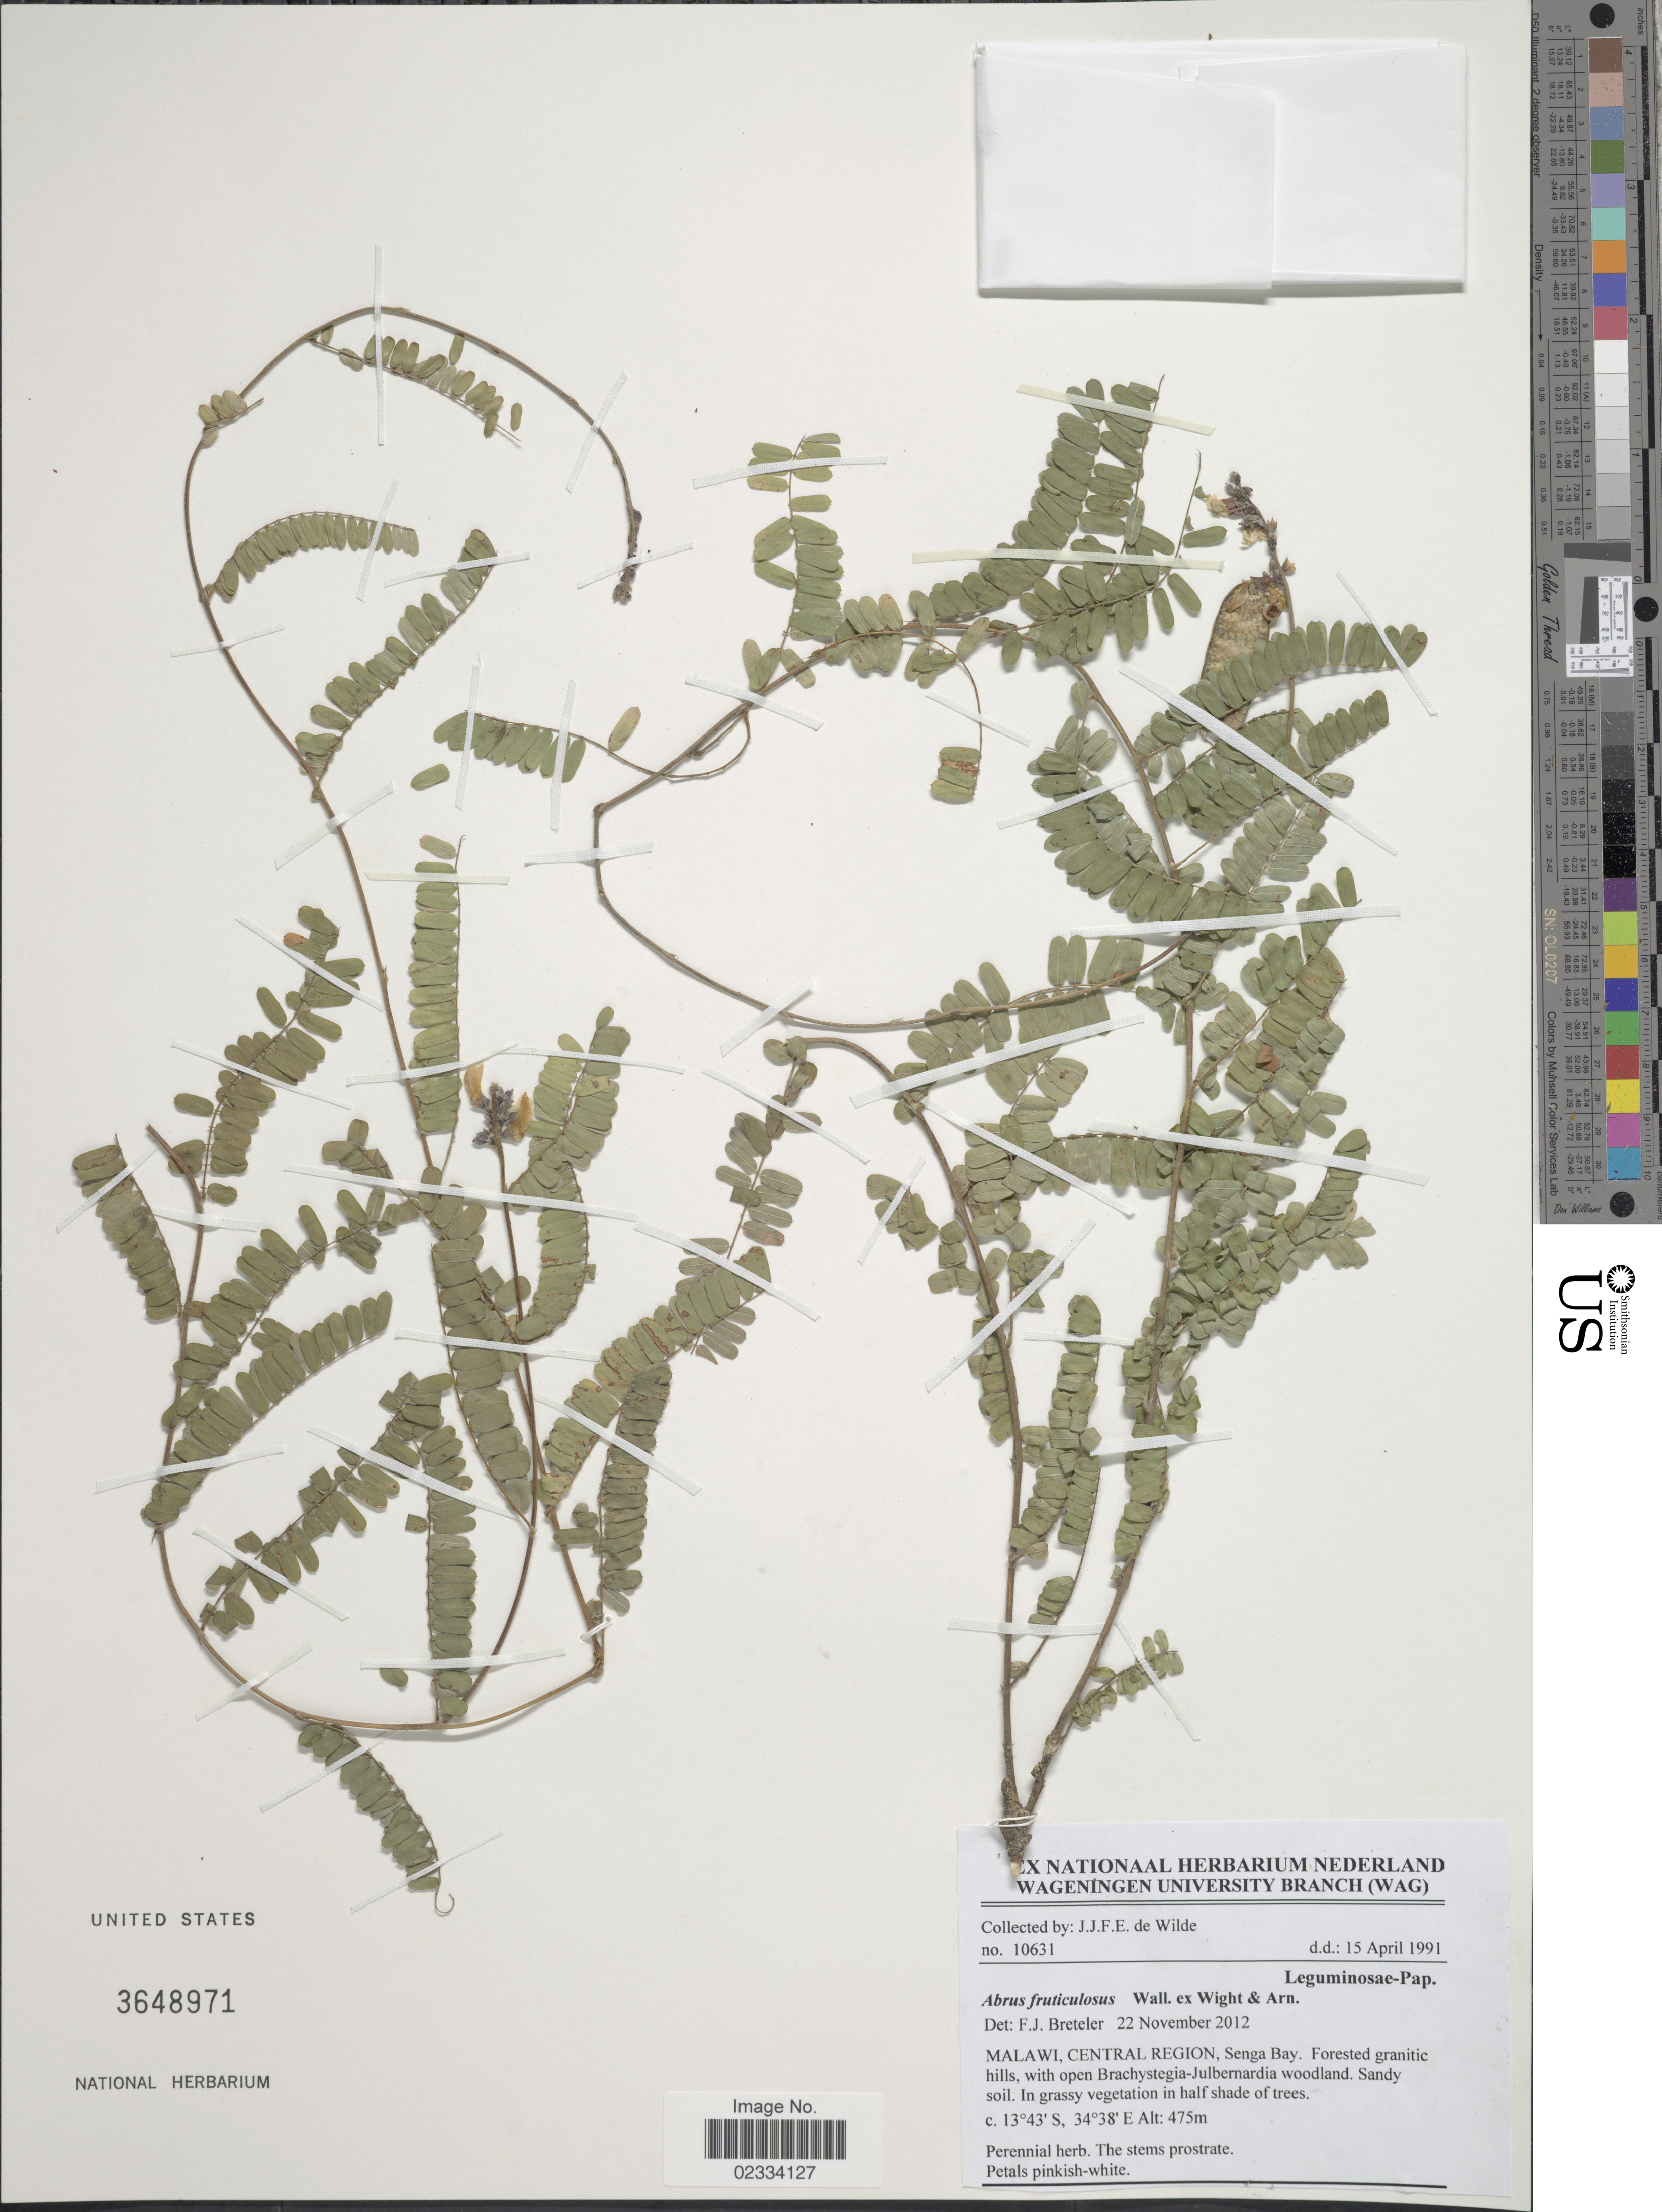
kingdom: Plantae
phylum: Tracheophyta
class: Magnoliopsida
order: Fabales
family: Fabaceae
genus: Abrus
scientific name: Abrus fruticulosus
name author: Wall. ex Wight & Arn.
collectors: J.J. de Wilde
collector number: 10631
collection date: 1991-04-15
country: Malawi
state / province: Central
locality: Senga Bay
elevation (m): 475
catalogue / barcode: US 3648971